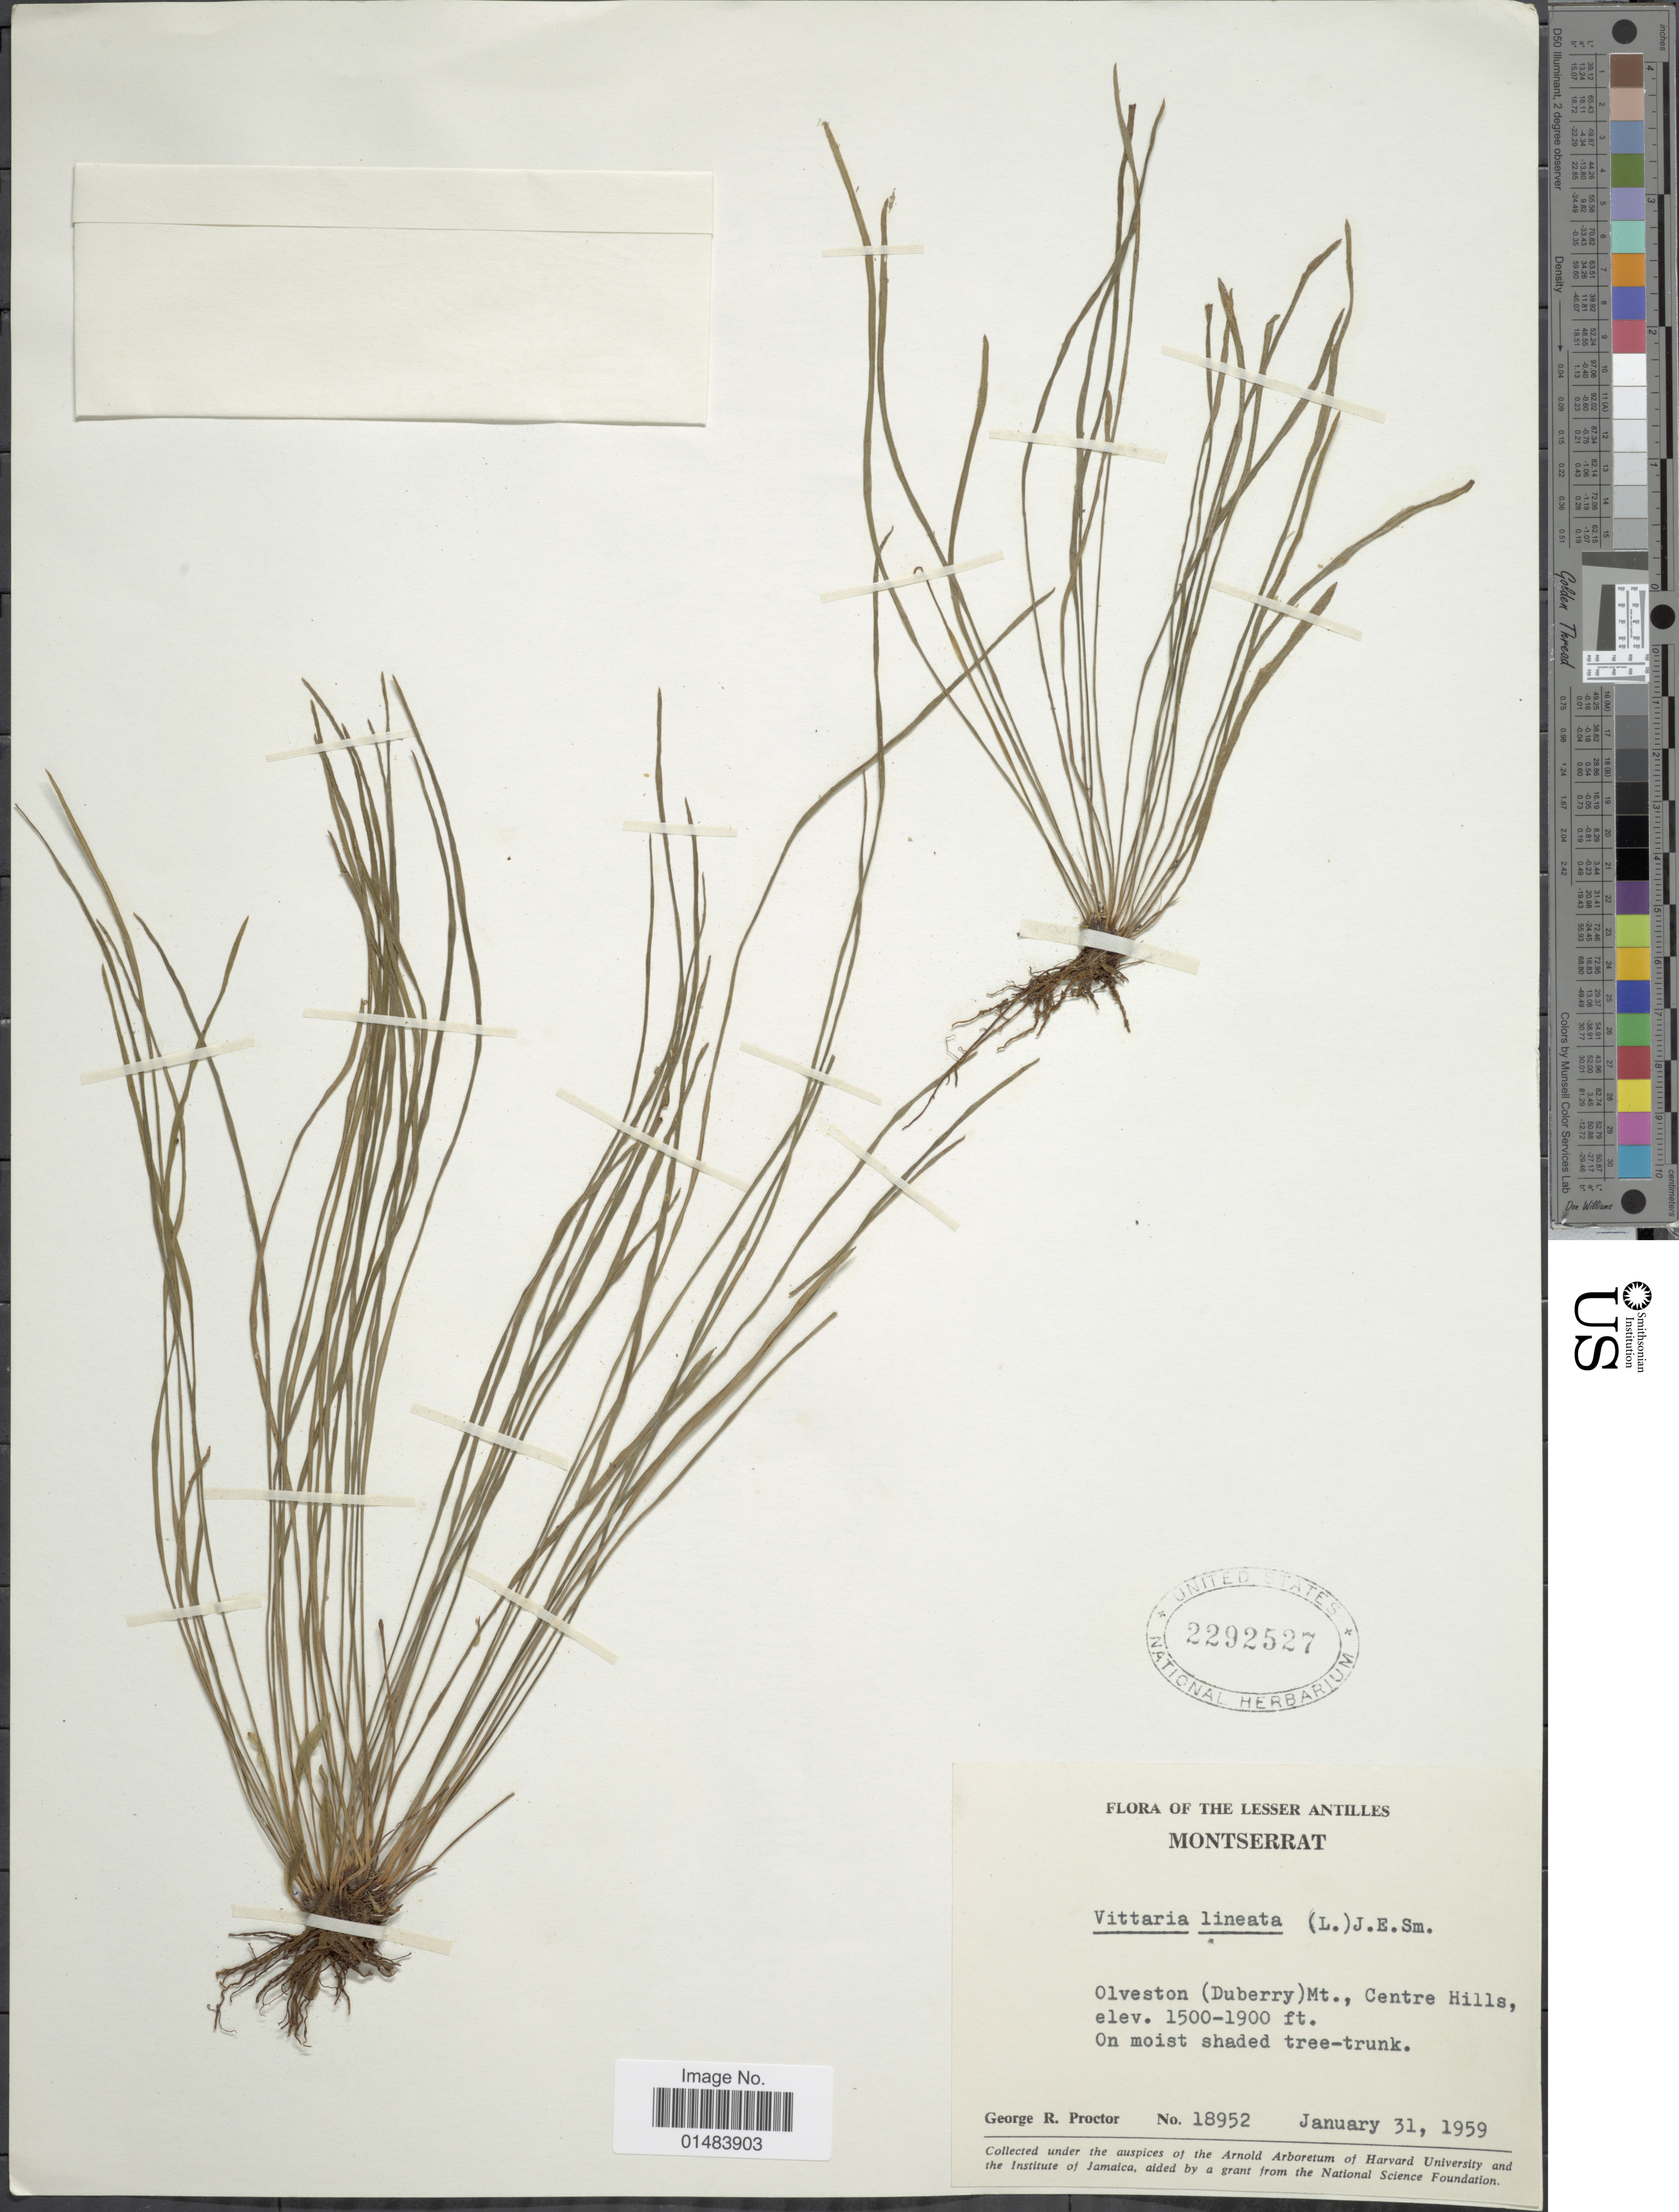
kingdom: Plantae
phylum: Tracheophyta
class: Polypodiopsida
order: Polypodiales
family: Pteridaceae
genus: Vittaria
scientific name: Vittaria lineata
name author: (L.) Sm.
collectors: G. R. Proctor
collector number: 18952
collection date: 1959-01-31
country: Montserrat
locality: The Lesser Antilles, Montserrat, Olveston (Dubbery) Mt., Centre Hills.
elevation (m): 457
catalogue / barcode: US 2292527